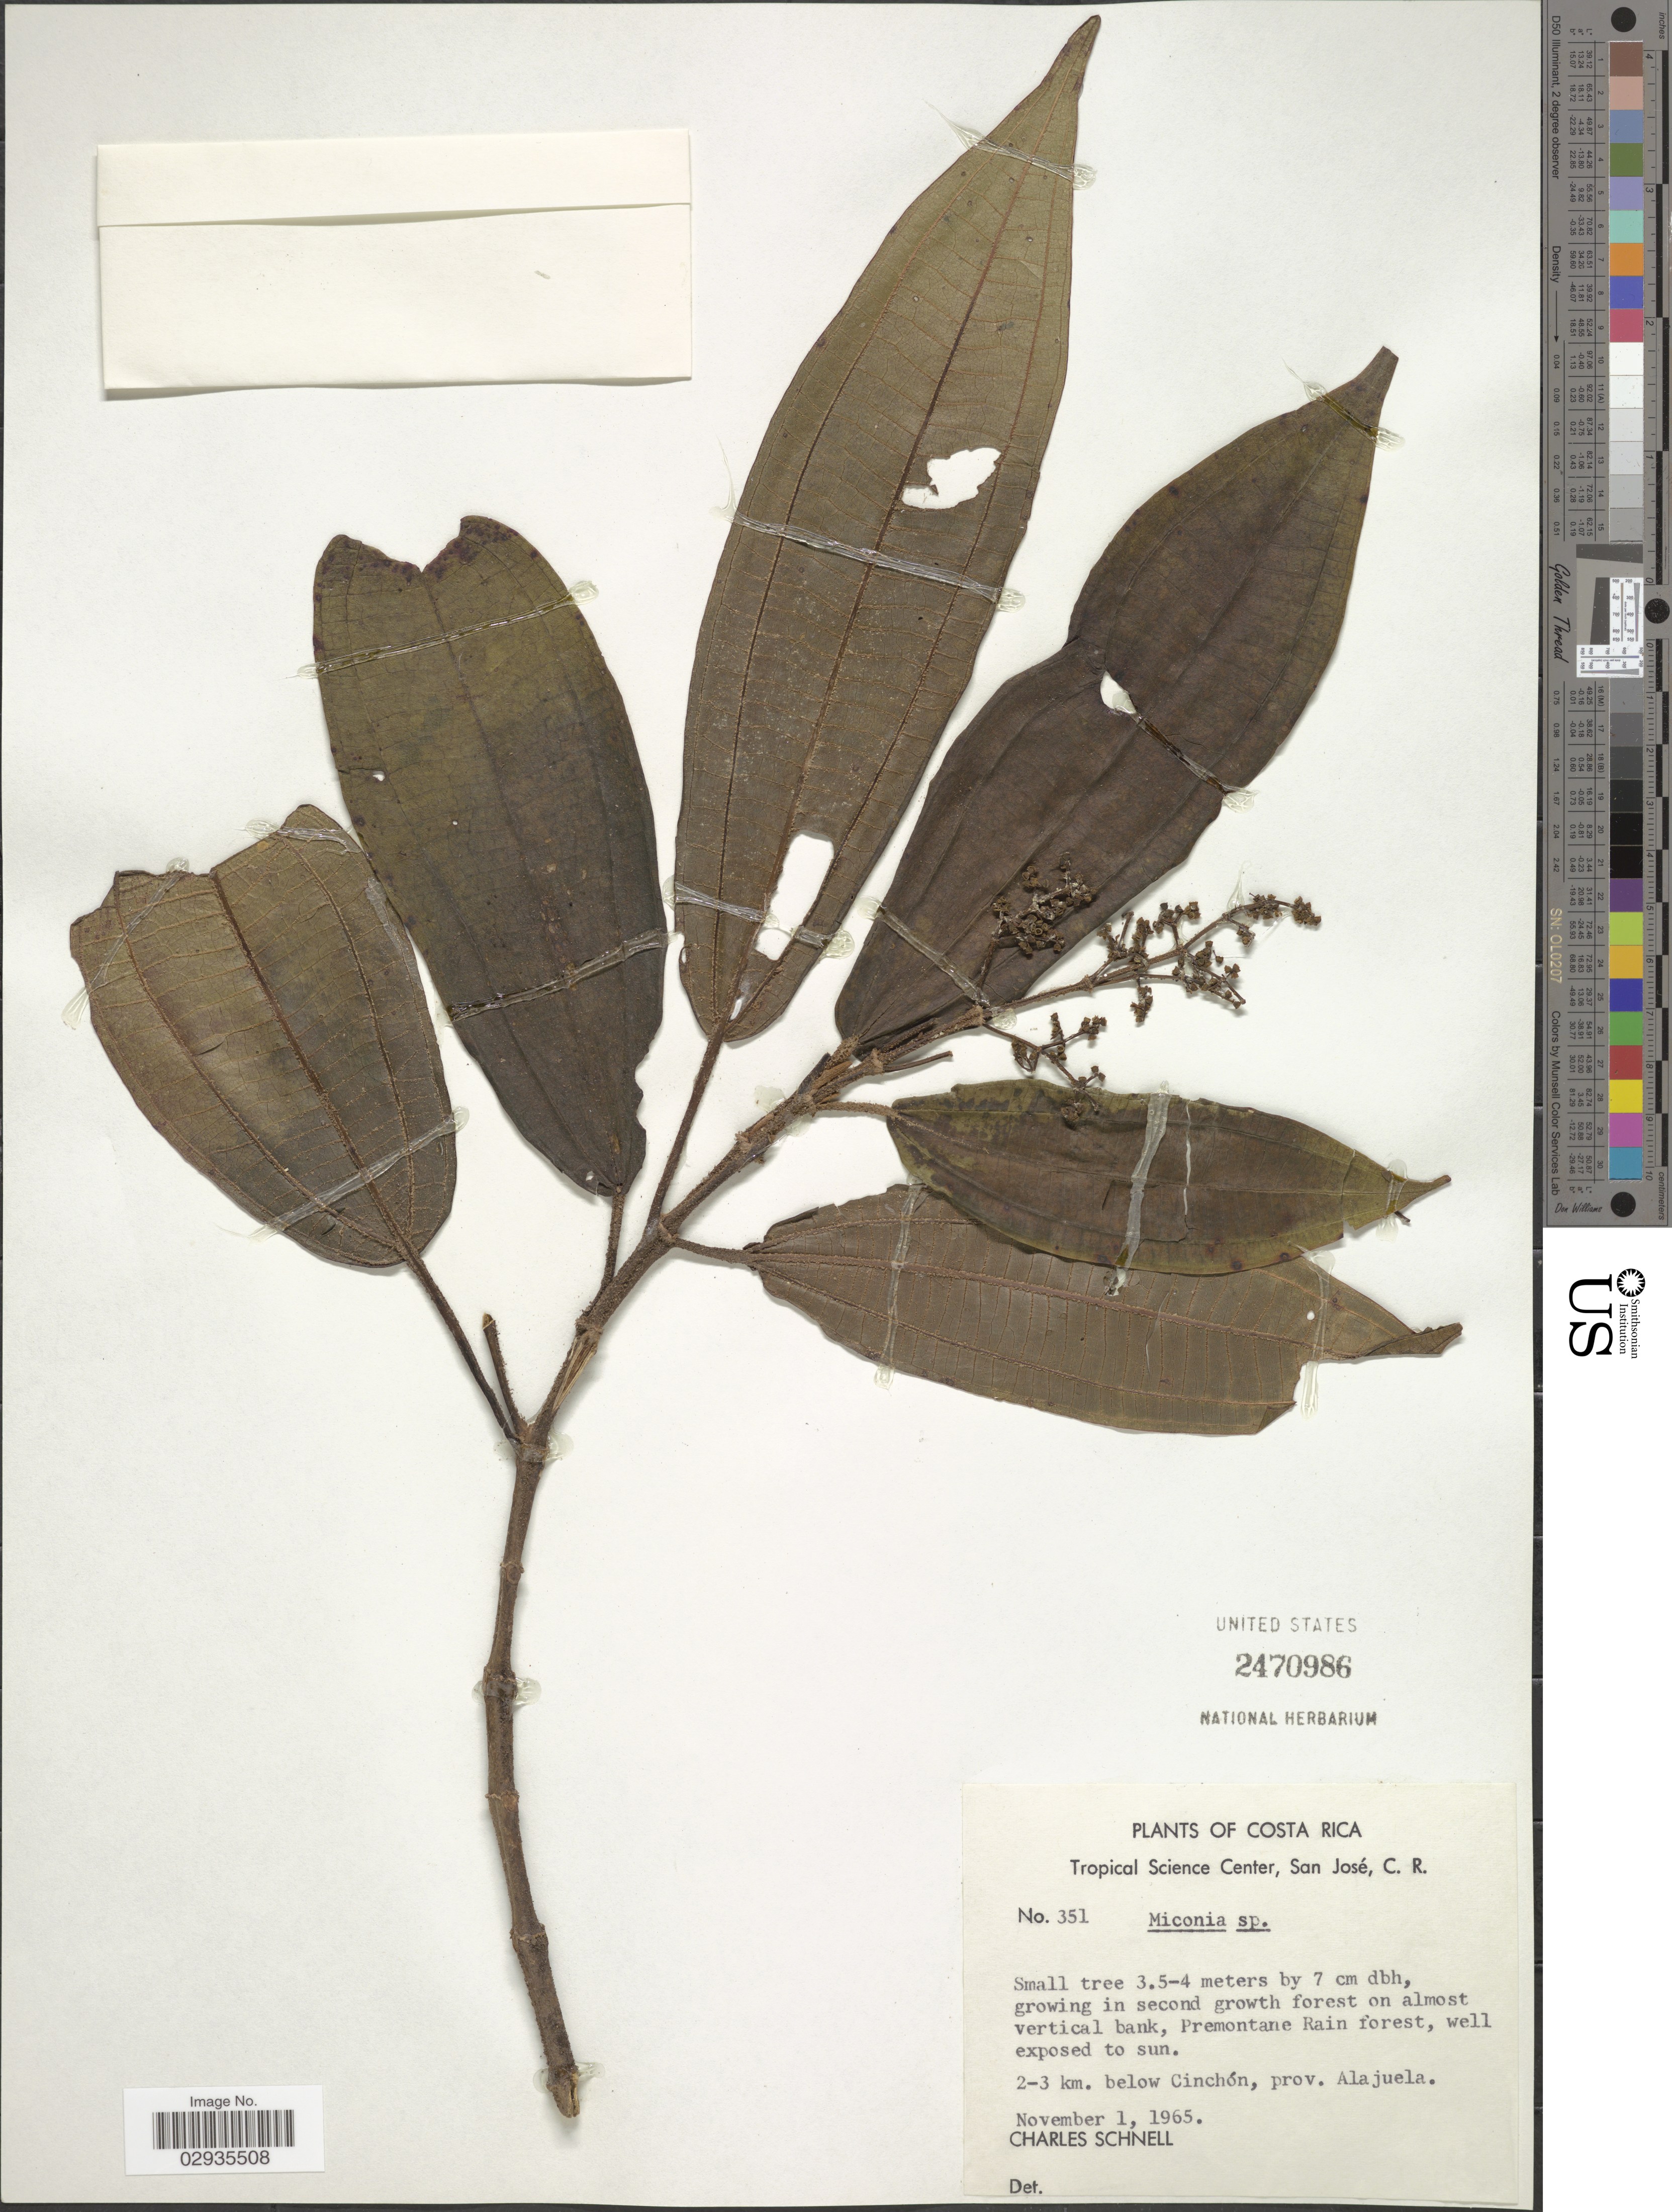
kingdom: Plantae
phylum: Tracheophyta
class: Magnoliopsida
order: Myrtales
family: Melastomataceae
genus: Miconia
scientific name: Miconia sp.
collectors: C. Schnell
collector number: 351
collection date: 1965-11-01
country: Costa Rica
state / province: Alajuela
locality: Premontane Rain forest, well exposed to sun, 2-3 km. below Cinchón.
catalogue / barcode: US 2470986